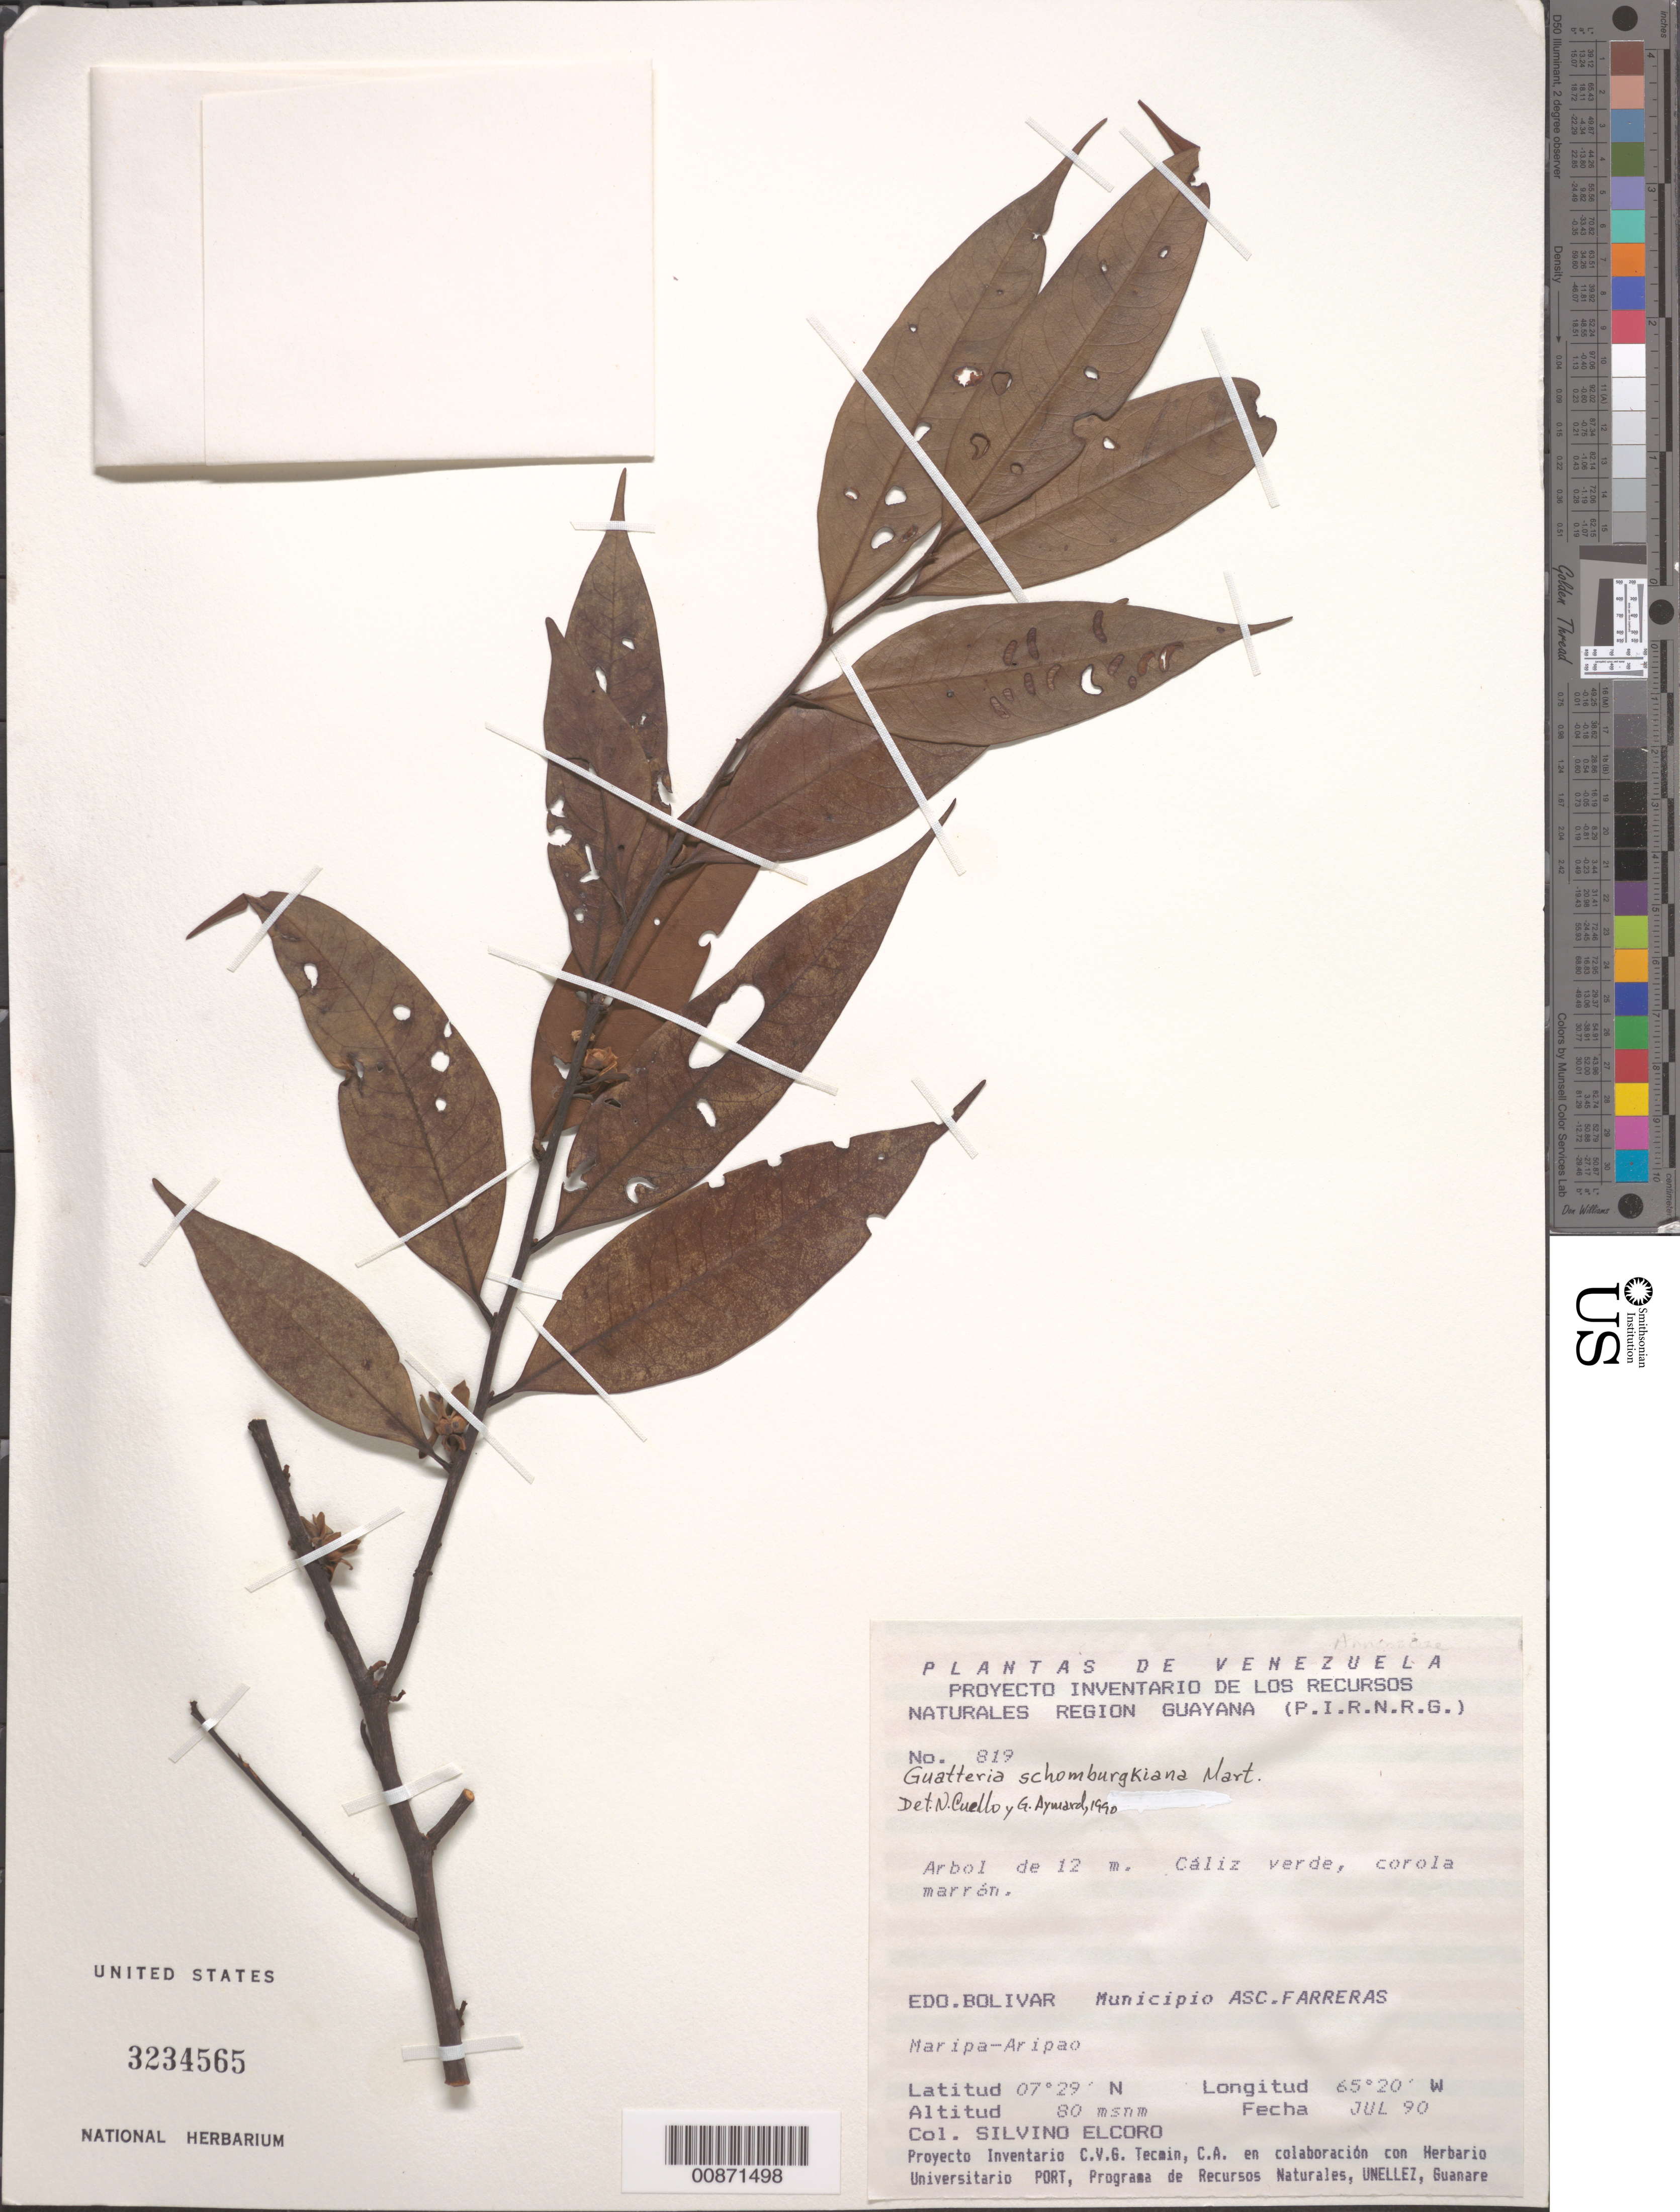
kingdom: Plantae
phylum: Tracheophyta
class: Magnoliopsida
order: Magnoliales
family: Annonaceae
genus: Guatteria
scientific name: Guatteria schomburgkiana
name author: Mart.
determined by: Aymard C., G. A.; Cuello, Nidia L.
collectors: S. Elcoro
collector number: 819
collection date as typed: Jul-90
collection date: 1990-07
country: Venezuela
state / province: Bolívar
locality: Mun. Asc. Farreras, Maripa-Aripao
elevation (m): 80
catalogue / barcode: US 3234565